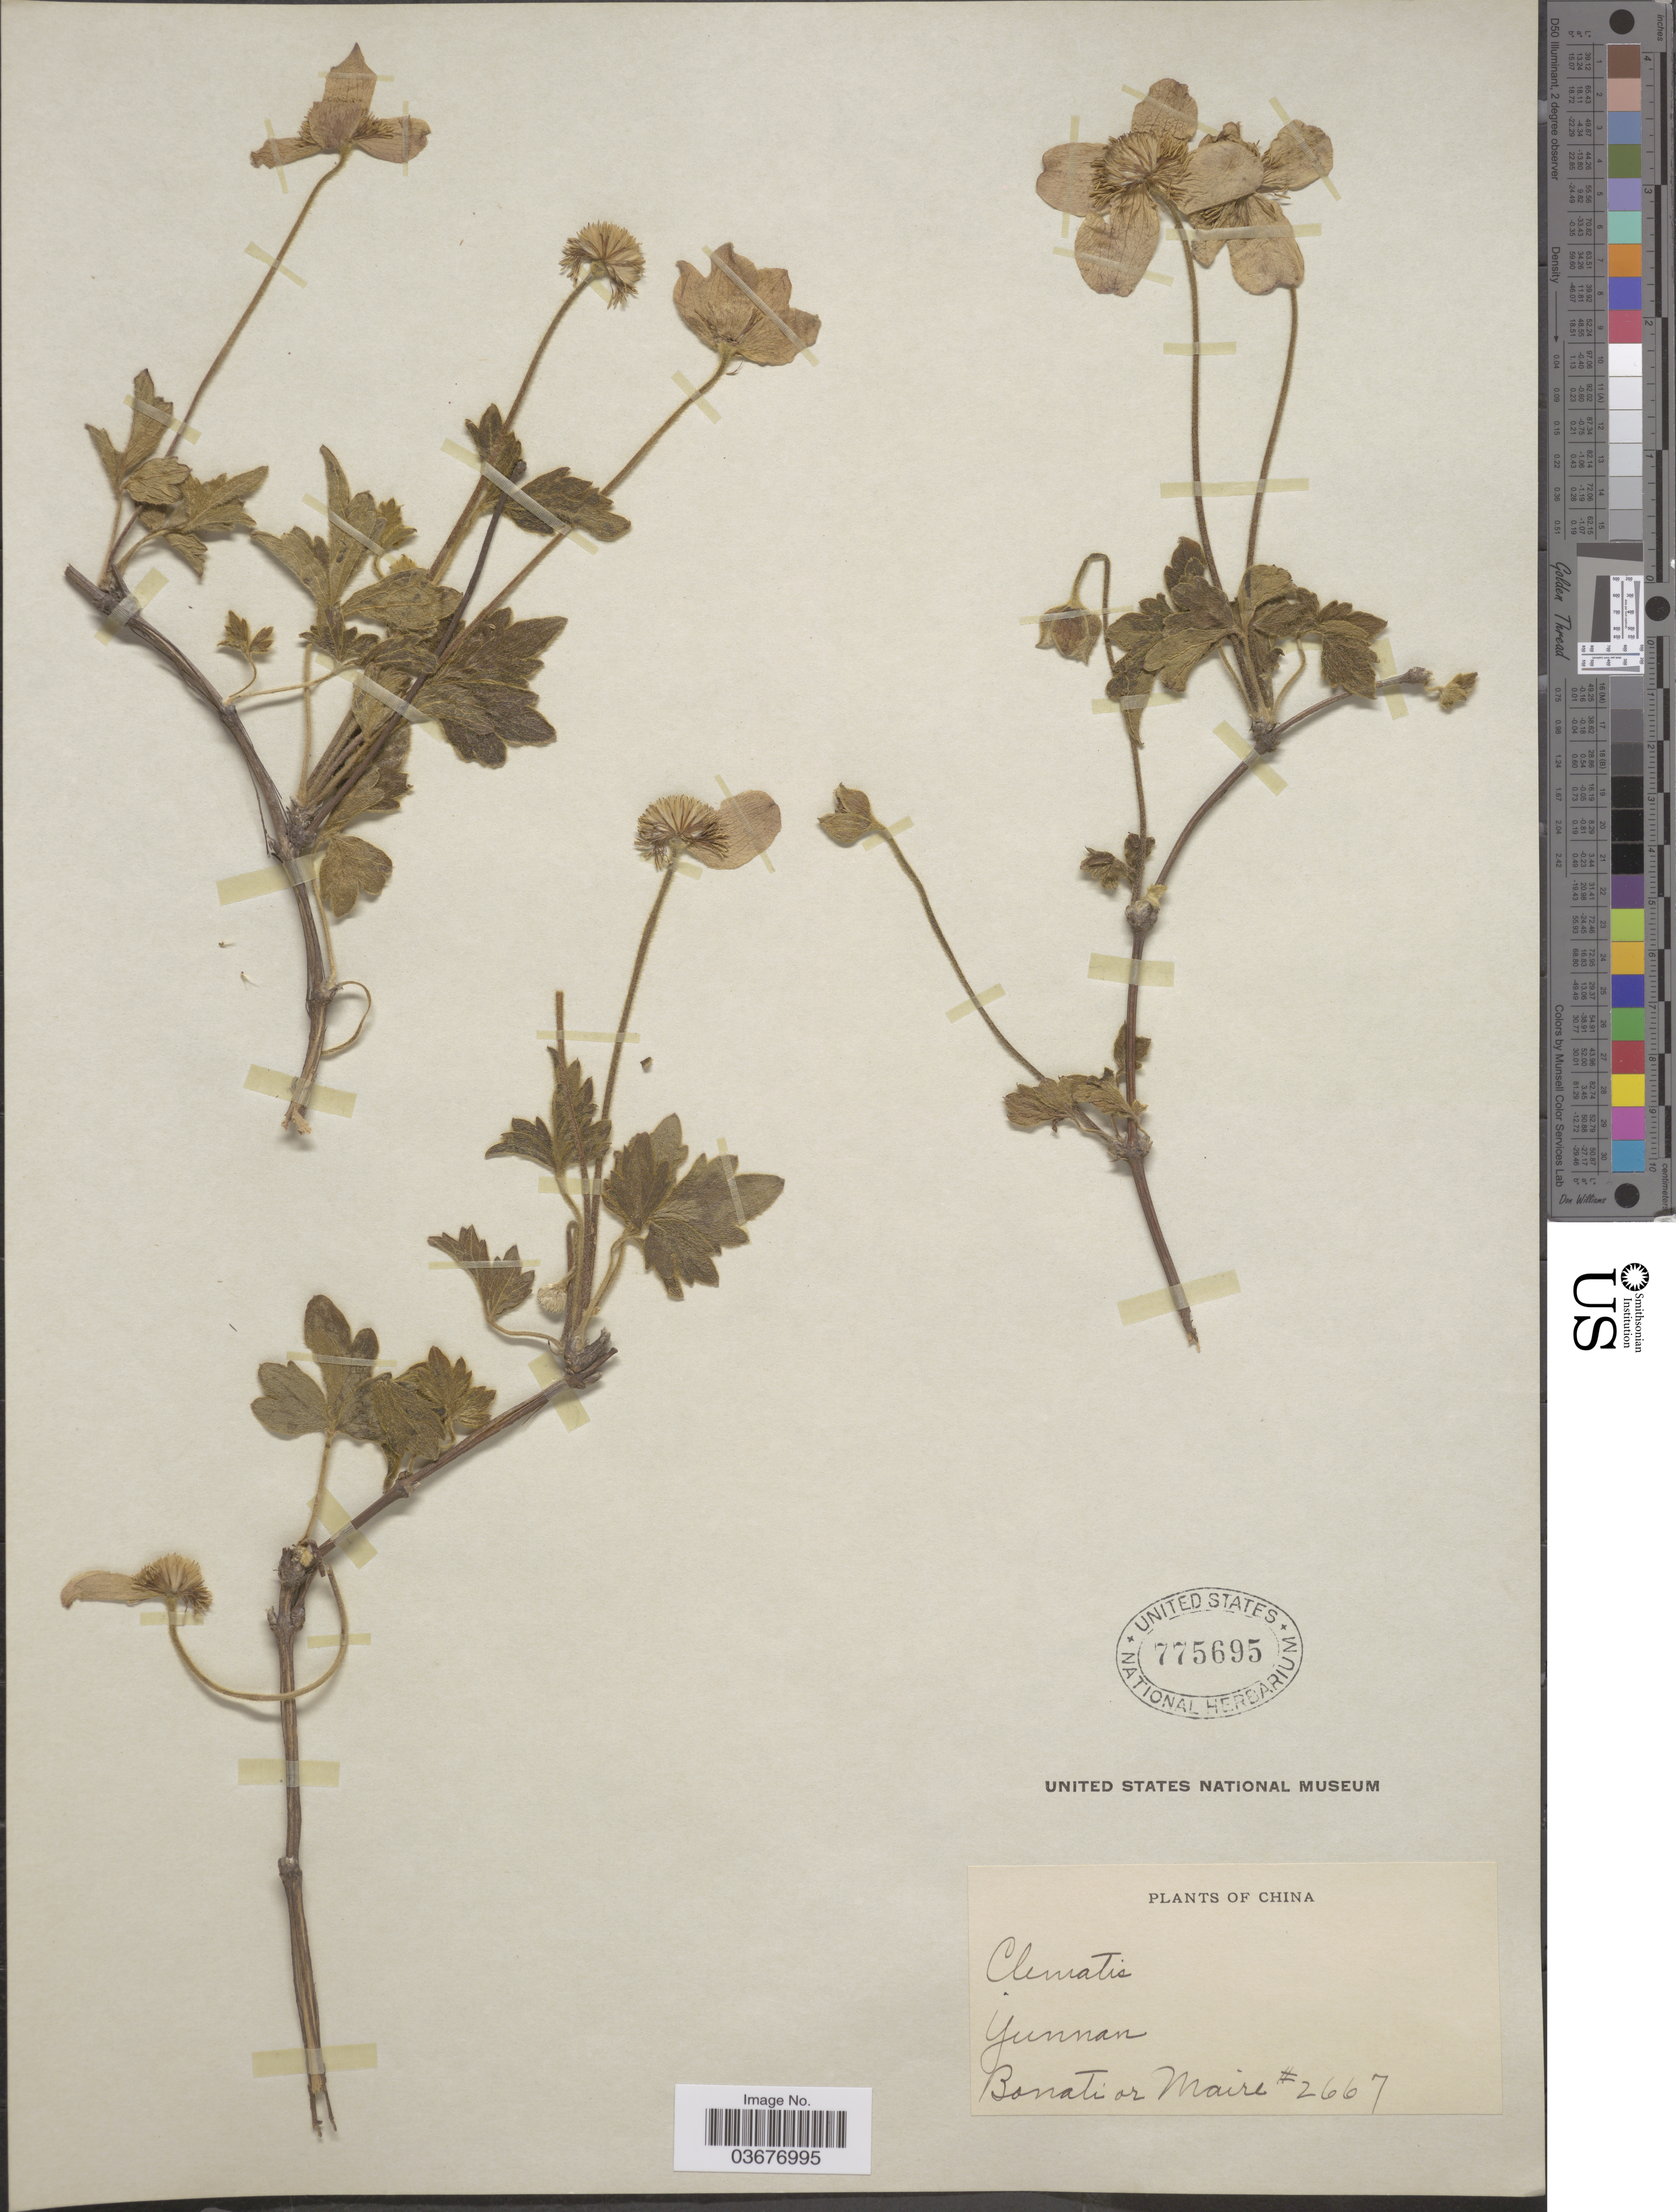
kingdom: Plantae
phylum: Tracheophyta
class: Magnoliopsida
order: Ranunculales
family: Ranunculaceae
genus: Clematis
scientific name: Clematis chrysocoma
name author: Franch.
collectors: -. Bonati & Maire, --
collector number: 2667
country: China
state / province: Yunnan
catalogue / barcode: US 775695